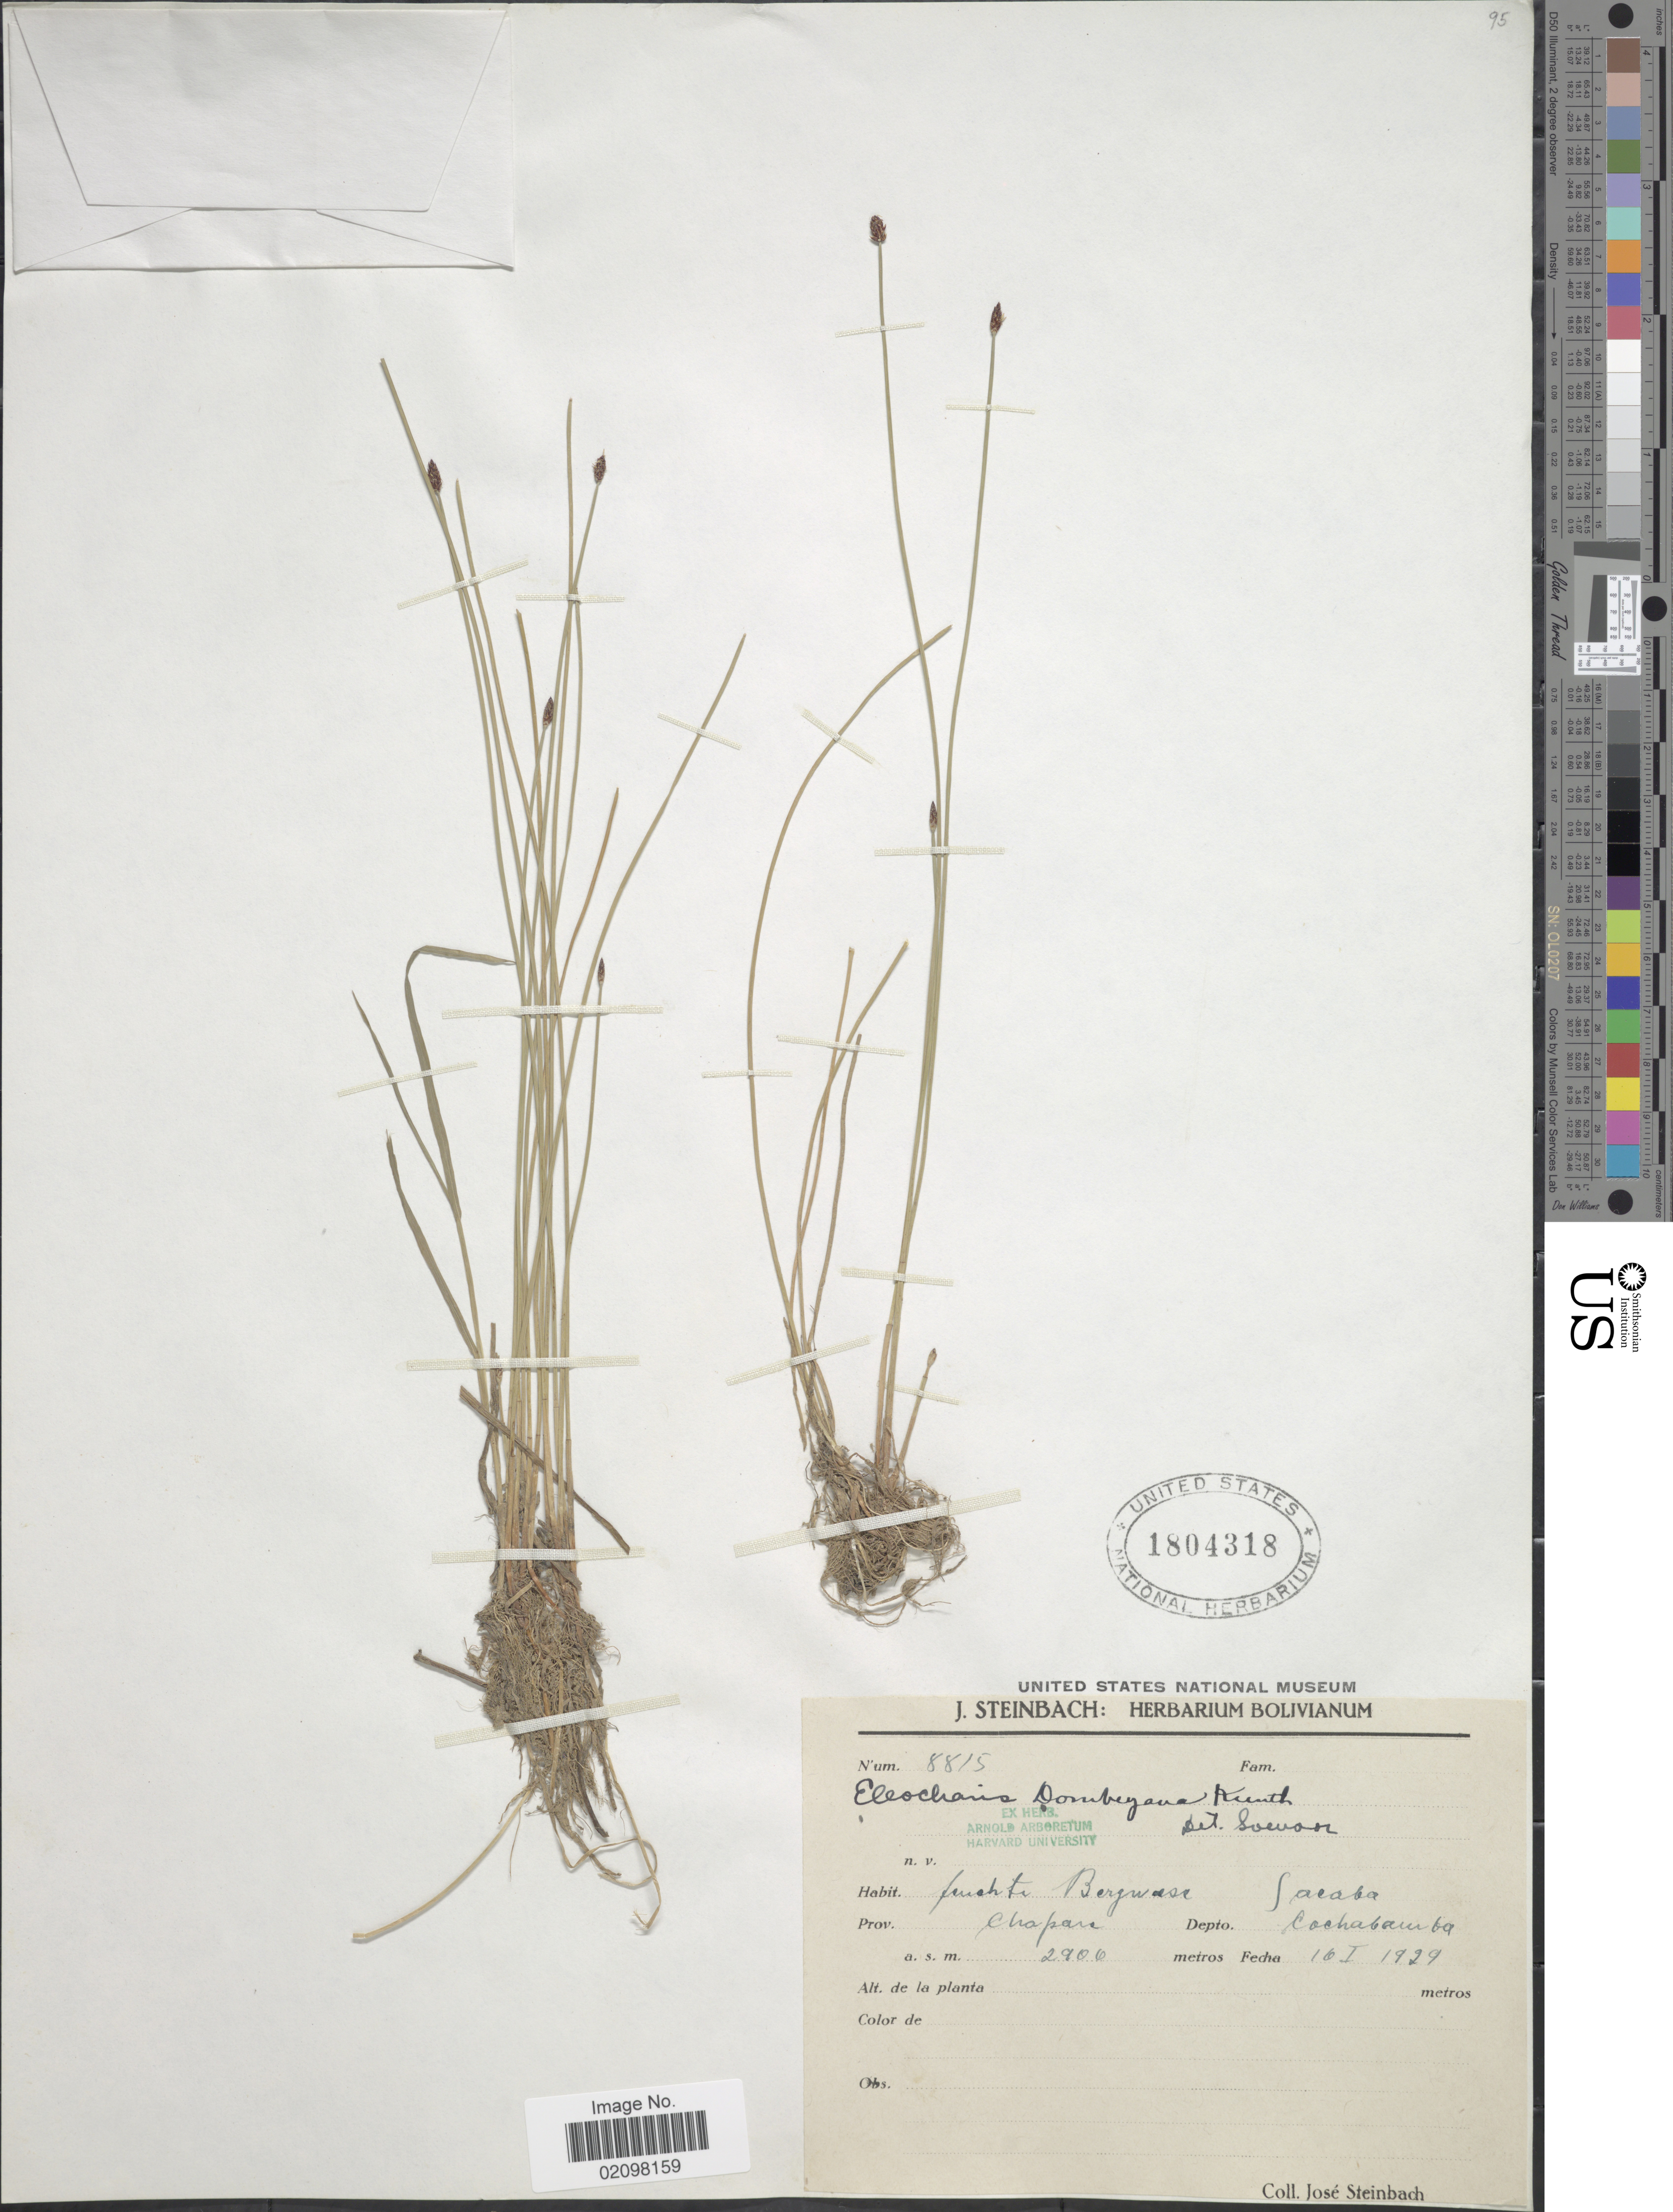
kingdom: Plantae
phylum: Tracheophyta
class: Liliopsida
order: Poales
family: Cyperaceae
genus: Eleocharis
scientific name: Eleocharis dombeyana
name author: Kunth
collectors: J. Steinbach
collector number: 8815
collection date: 1929-01-10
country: Bolivia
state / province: Cochabamba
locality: Prov. Chapare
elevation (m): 2900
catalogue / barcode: US 1804318